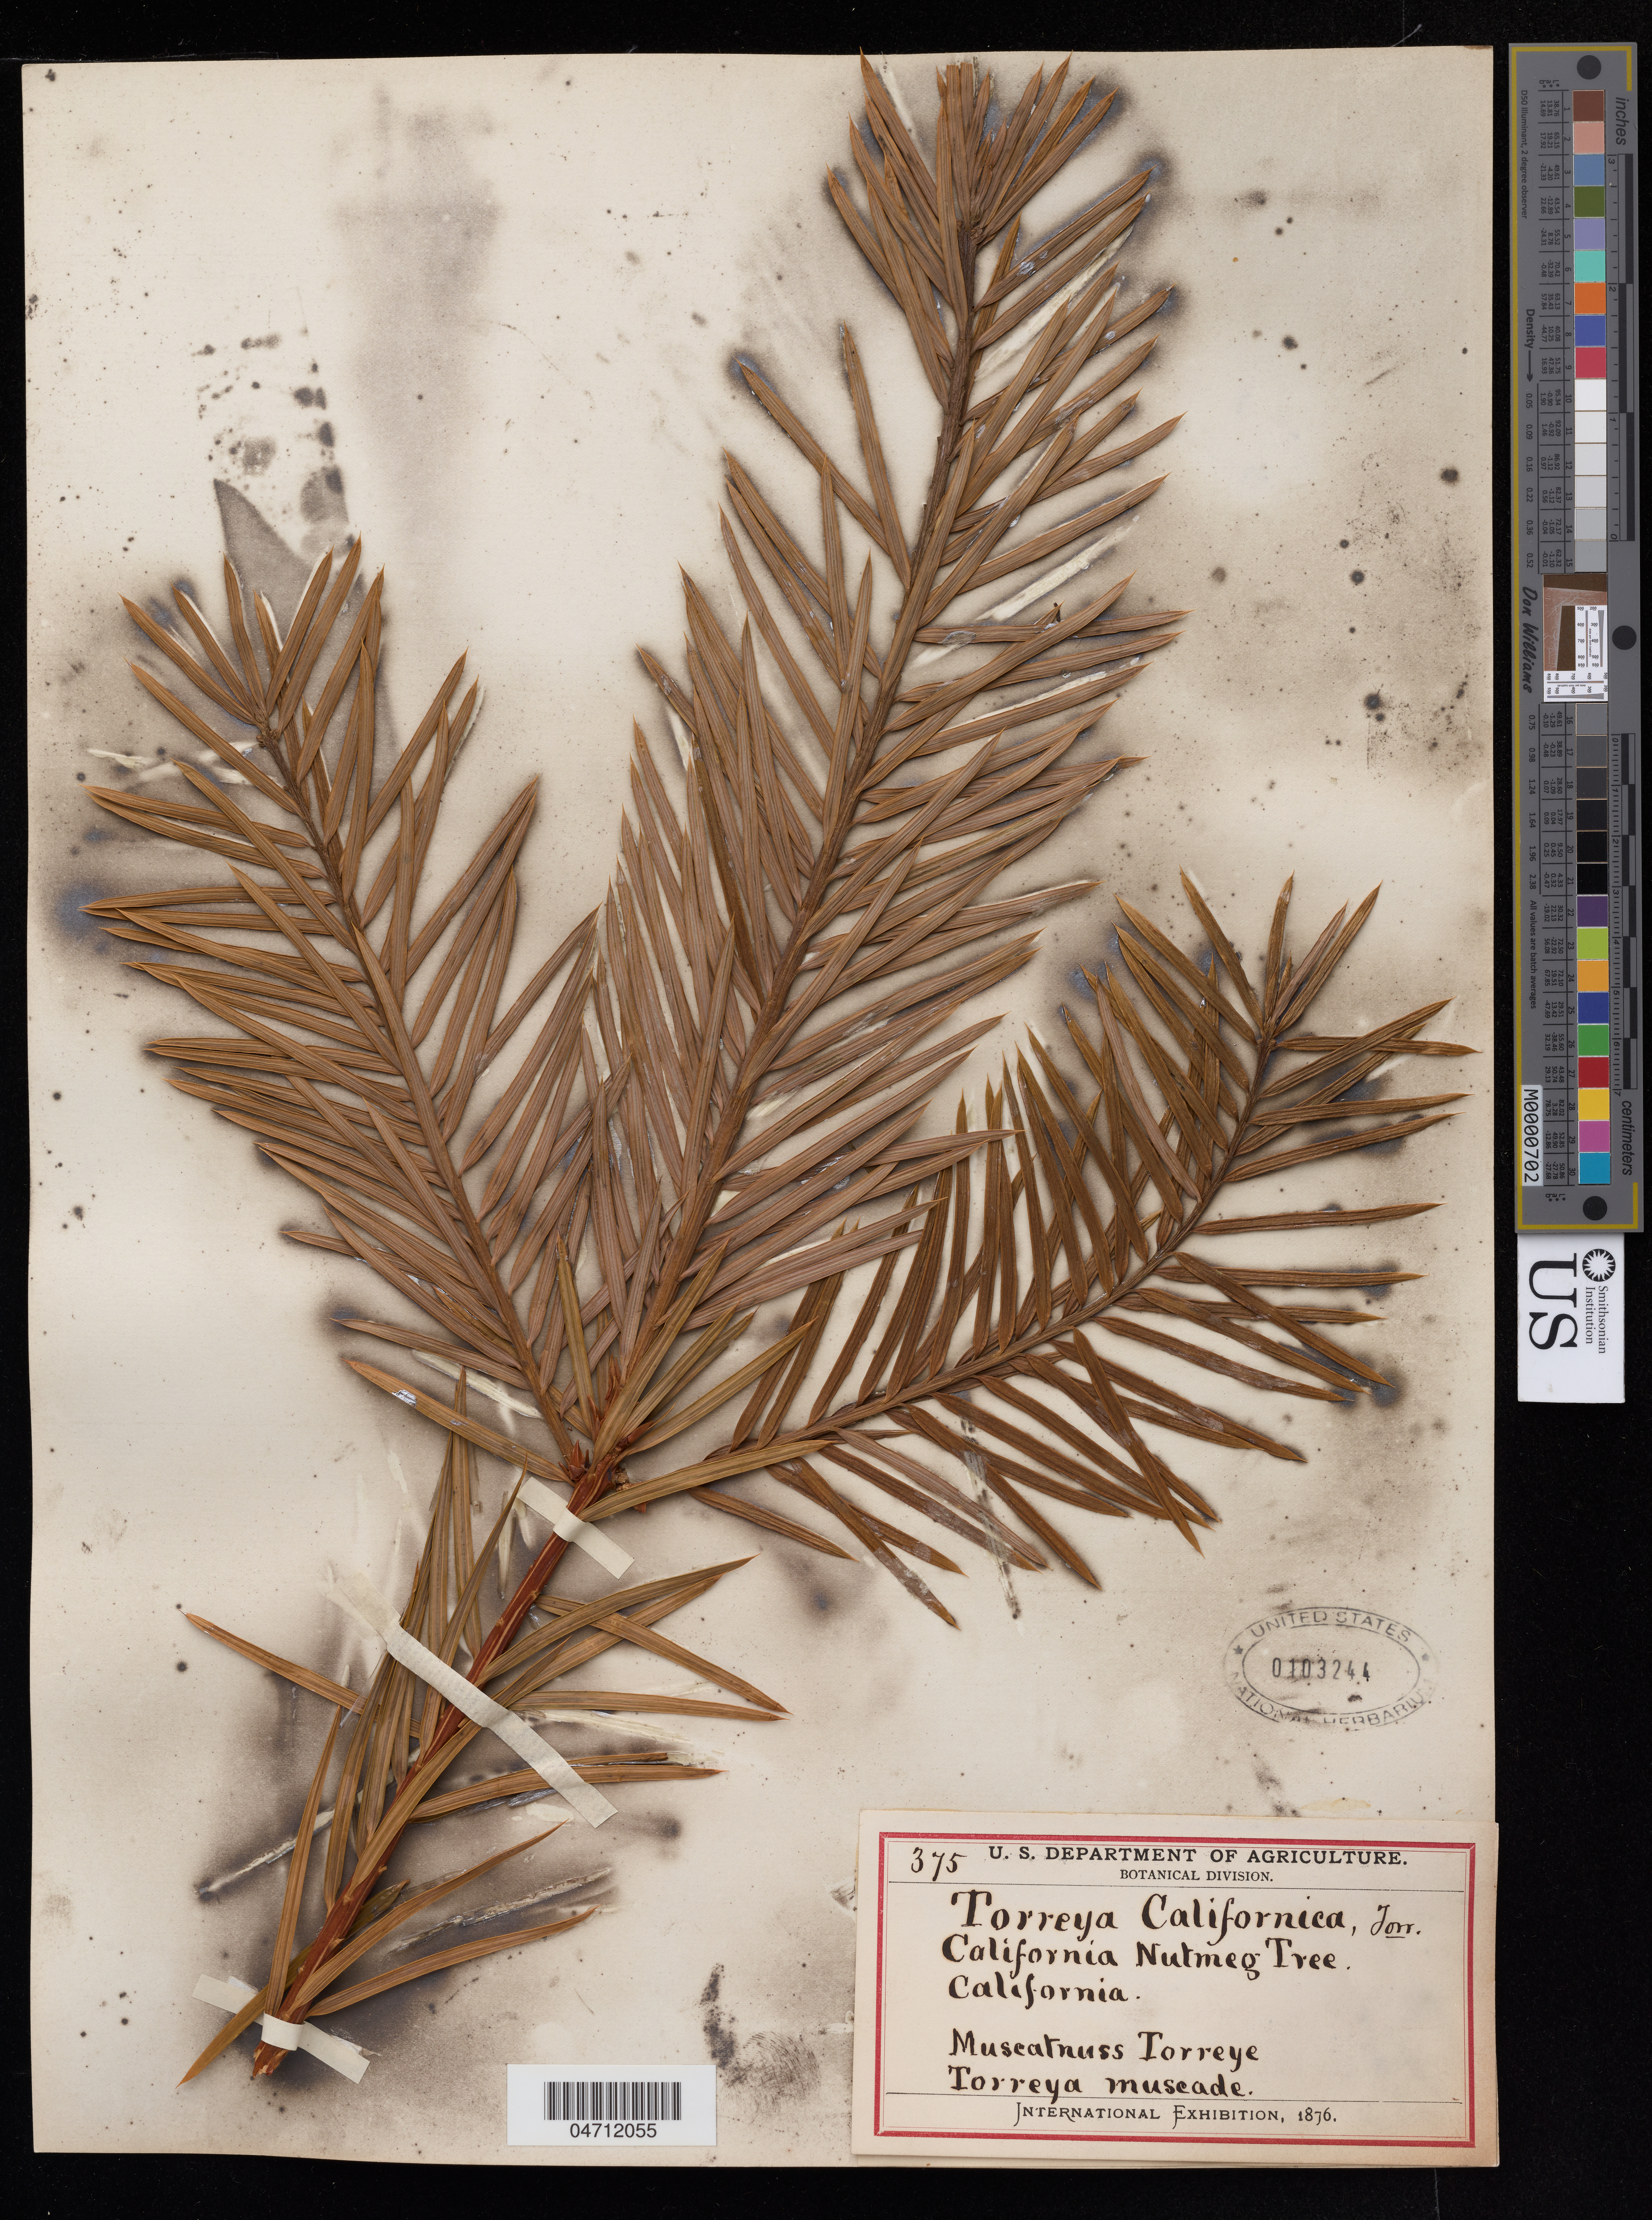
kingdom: Plantae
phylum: Tracheophyta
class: Pinopsida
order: Pinales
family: Taxaceae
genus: Torreya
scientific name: Torreya californica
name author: Torr.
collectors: J. G. Lemmon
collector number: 375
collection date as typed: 1875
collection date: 1875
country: United States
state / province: California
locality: Sierra Nevada Mountains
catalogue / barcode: US 103244